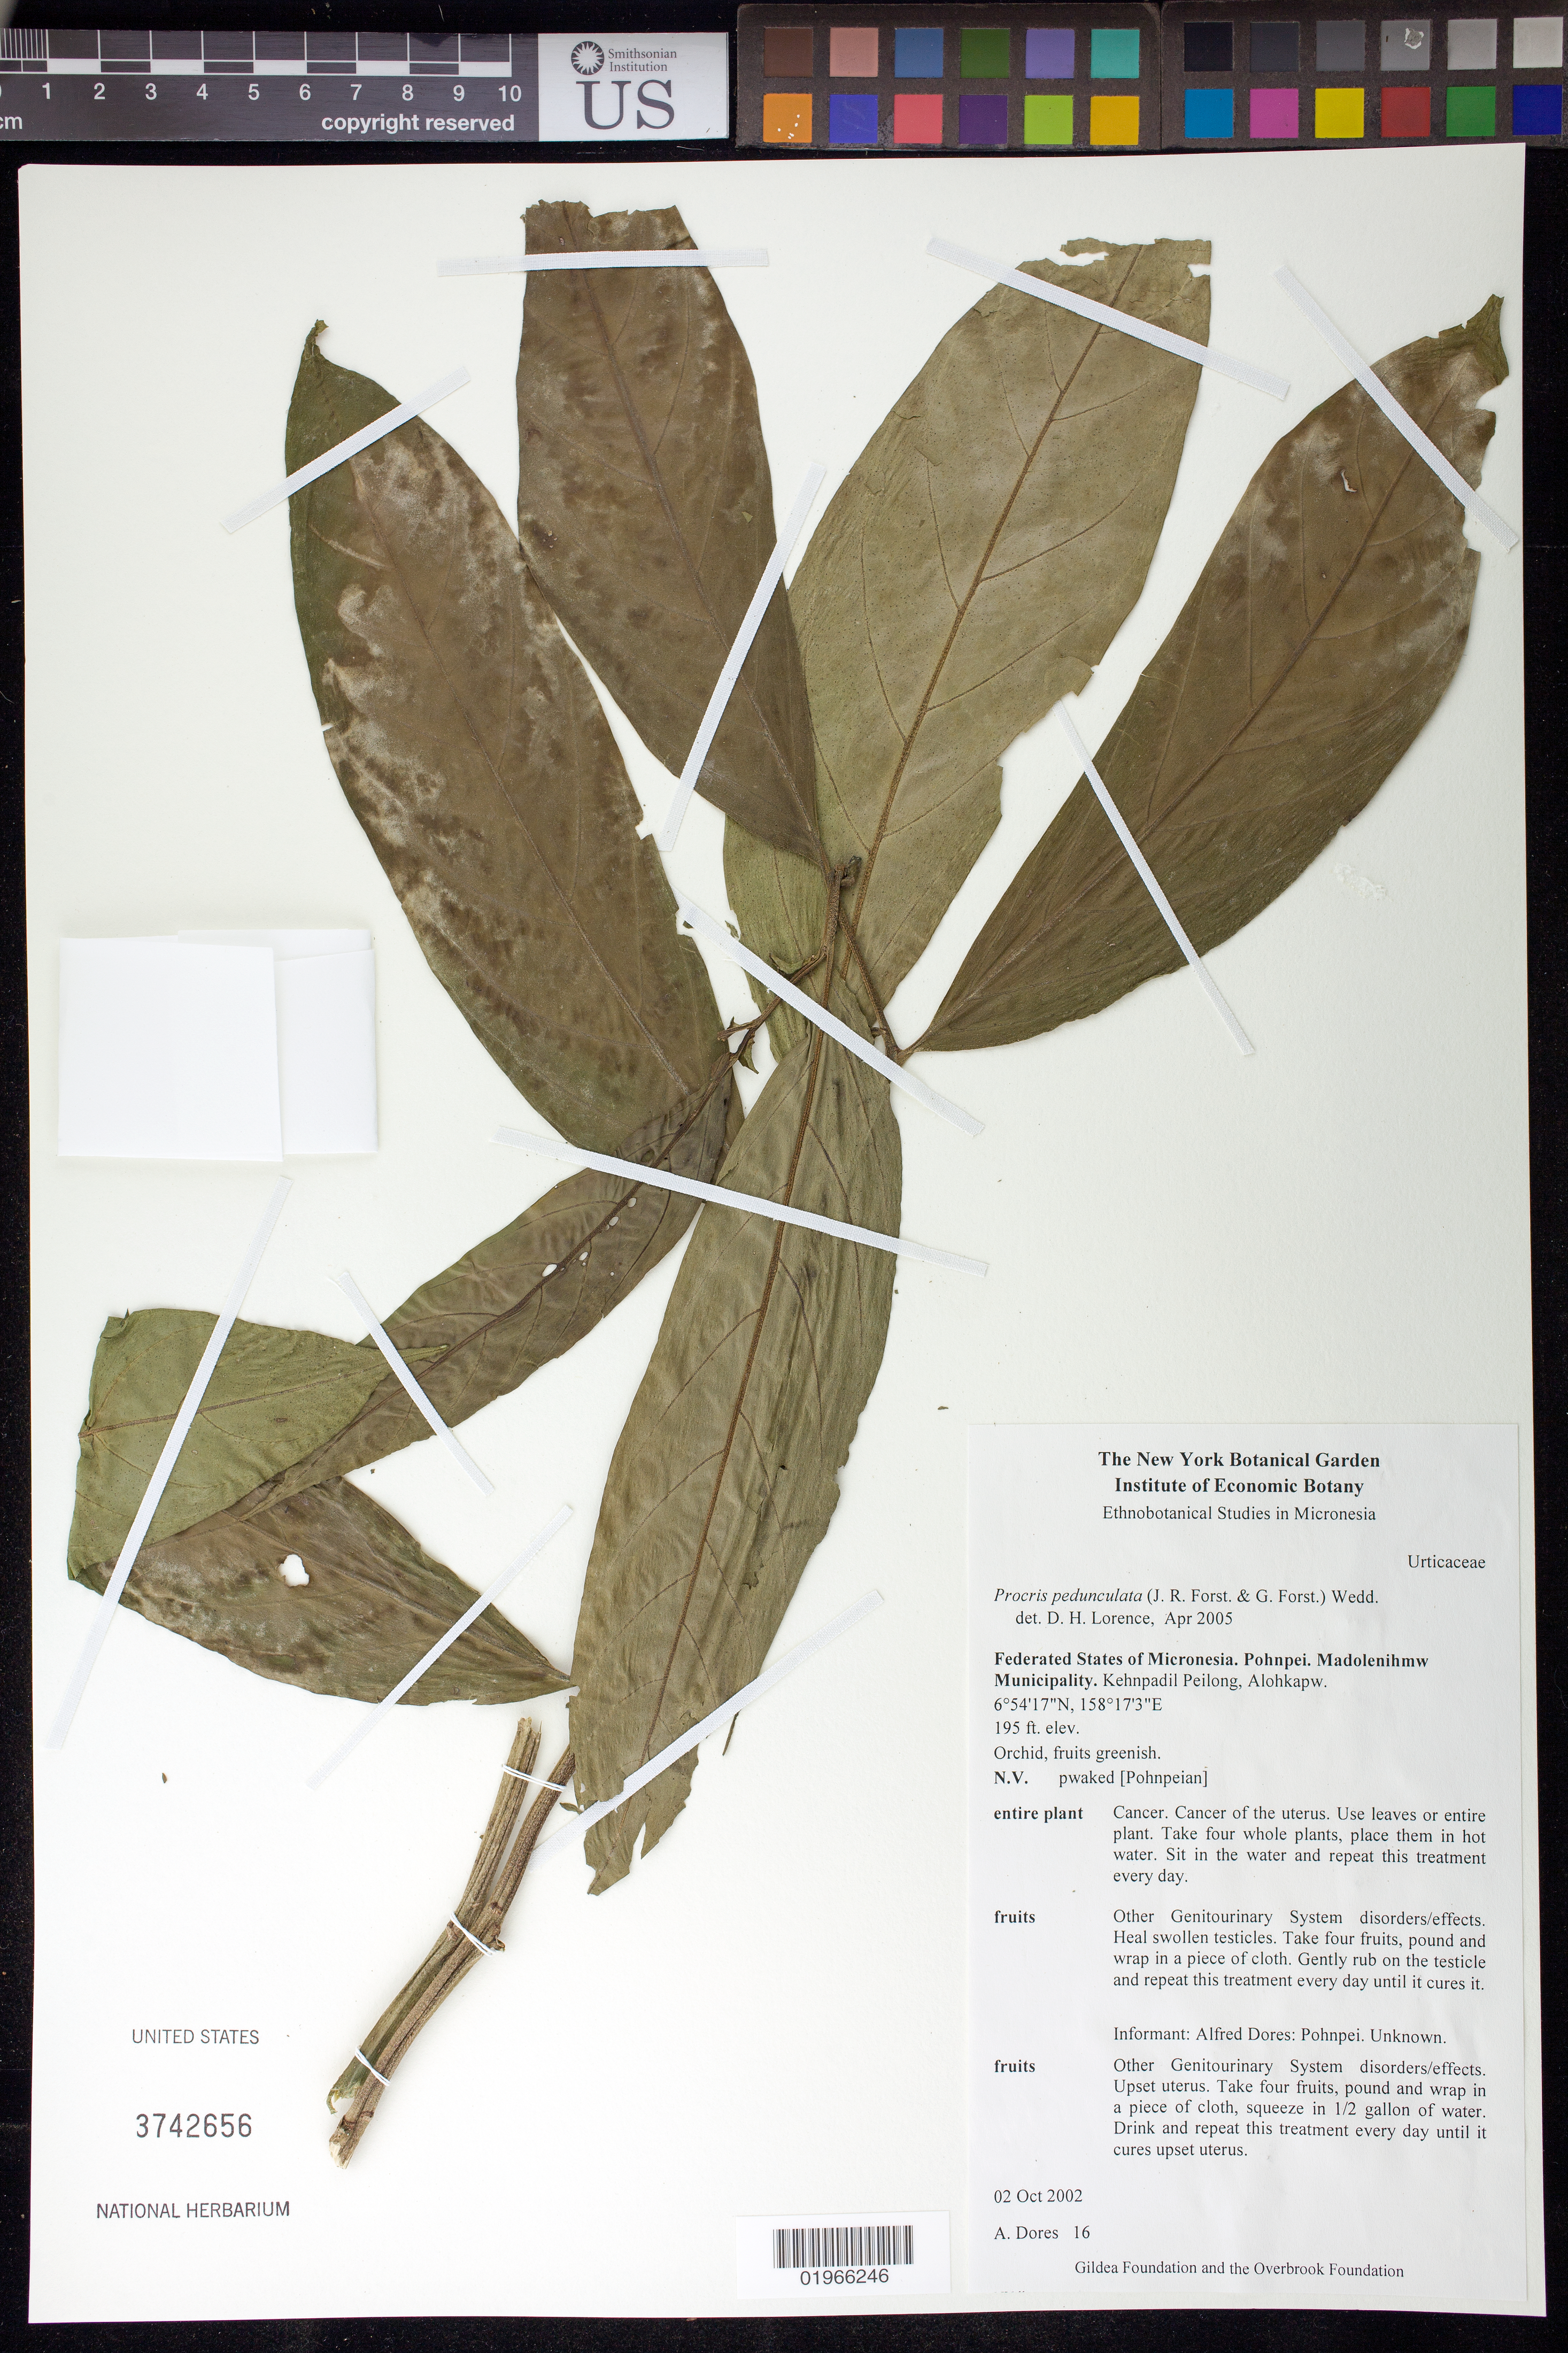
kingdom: Plantae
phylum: Tracheophyta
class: Magnoliopsida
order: Rosales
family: Urticaceae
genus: Procris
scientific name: Procris pedunculata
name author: (J.R. Forst. & G. Forst.) Wedd.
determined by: Lorence, David H., (PTBG), National Tropical Botanical Garden (UNITED STATES)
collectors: A. Dores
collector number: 16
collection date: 2002-10-02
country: Micronesia, Federated States of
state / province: Pohnpei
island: Pohnpei [Ponape]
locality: Madolenihmw Municipality. Kehnpadil Peilong, Alohkapw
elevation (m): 59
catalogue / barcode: US 3742656